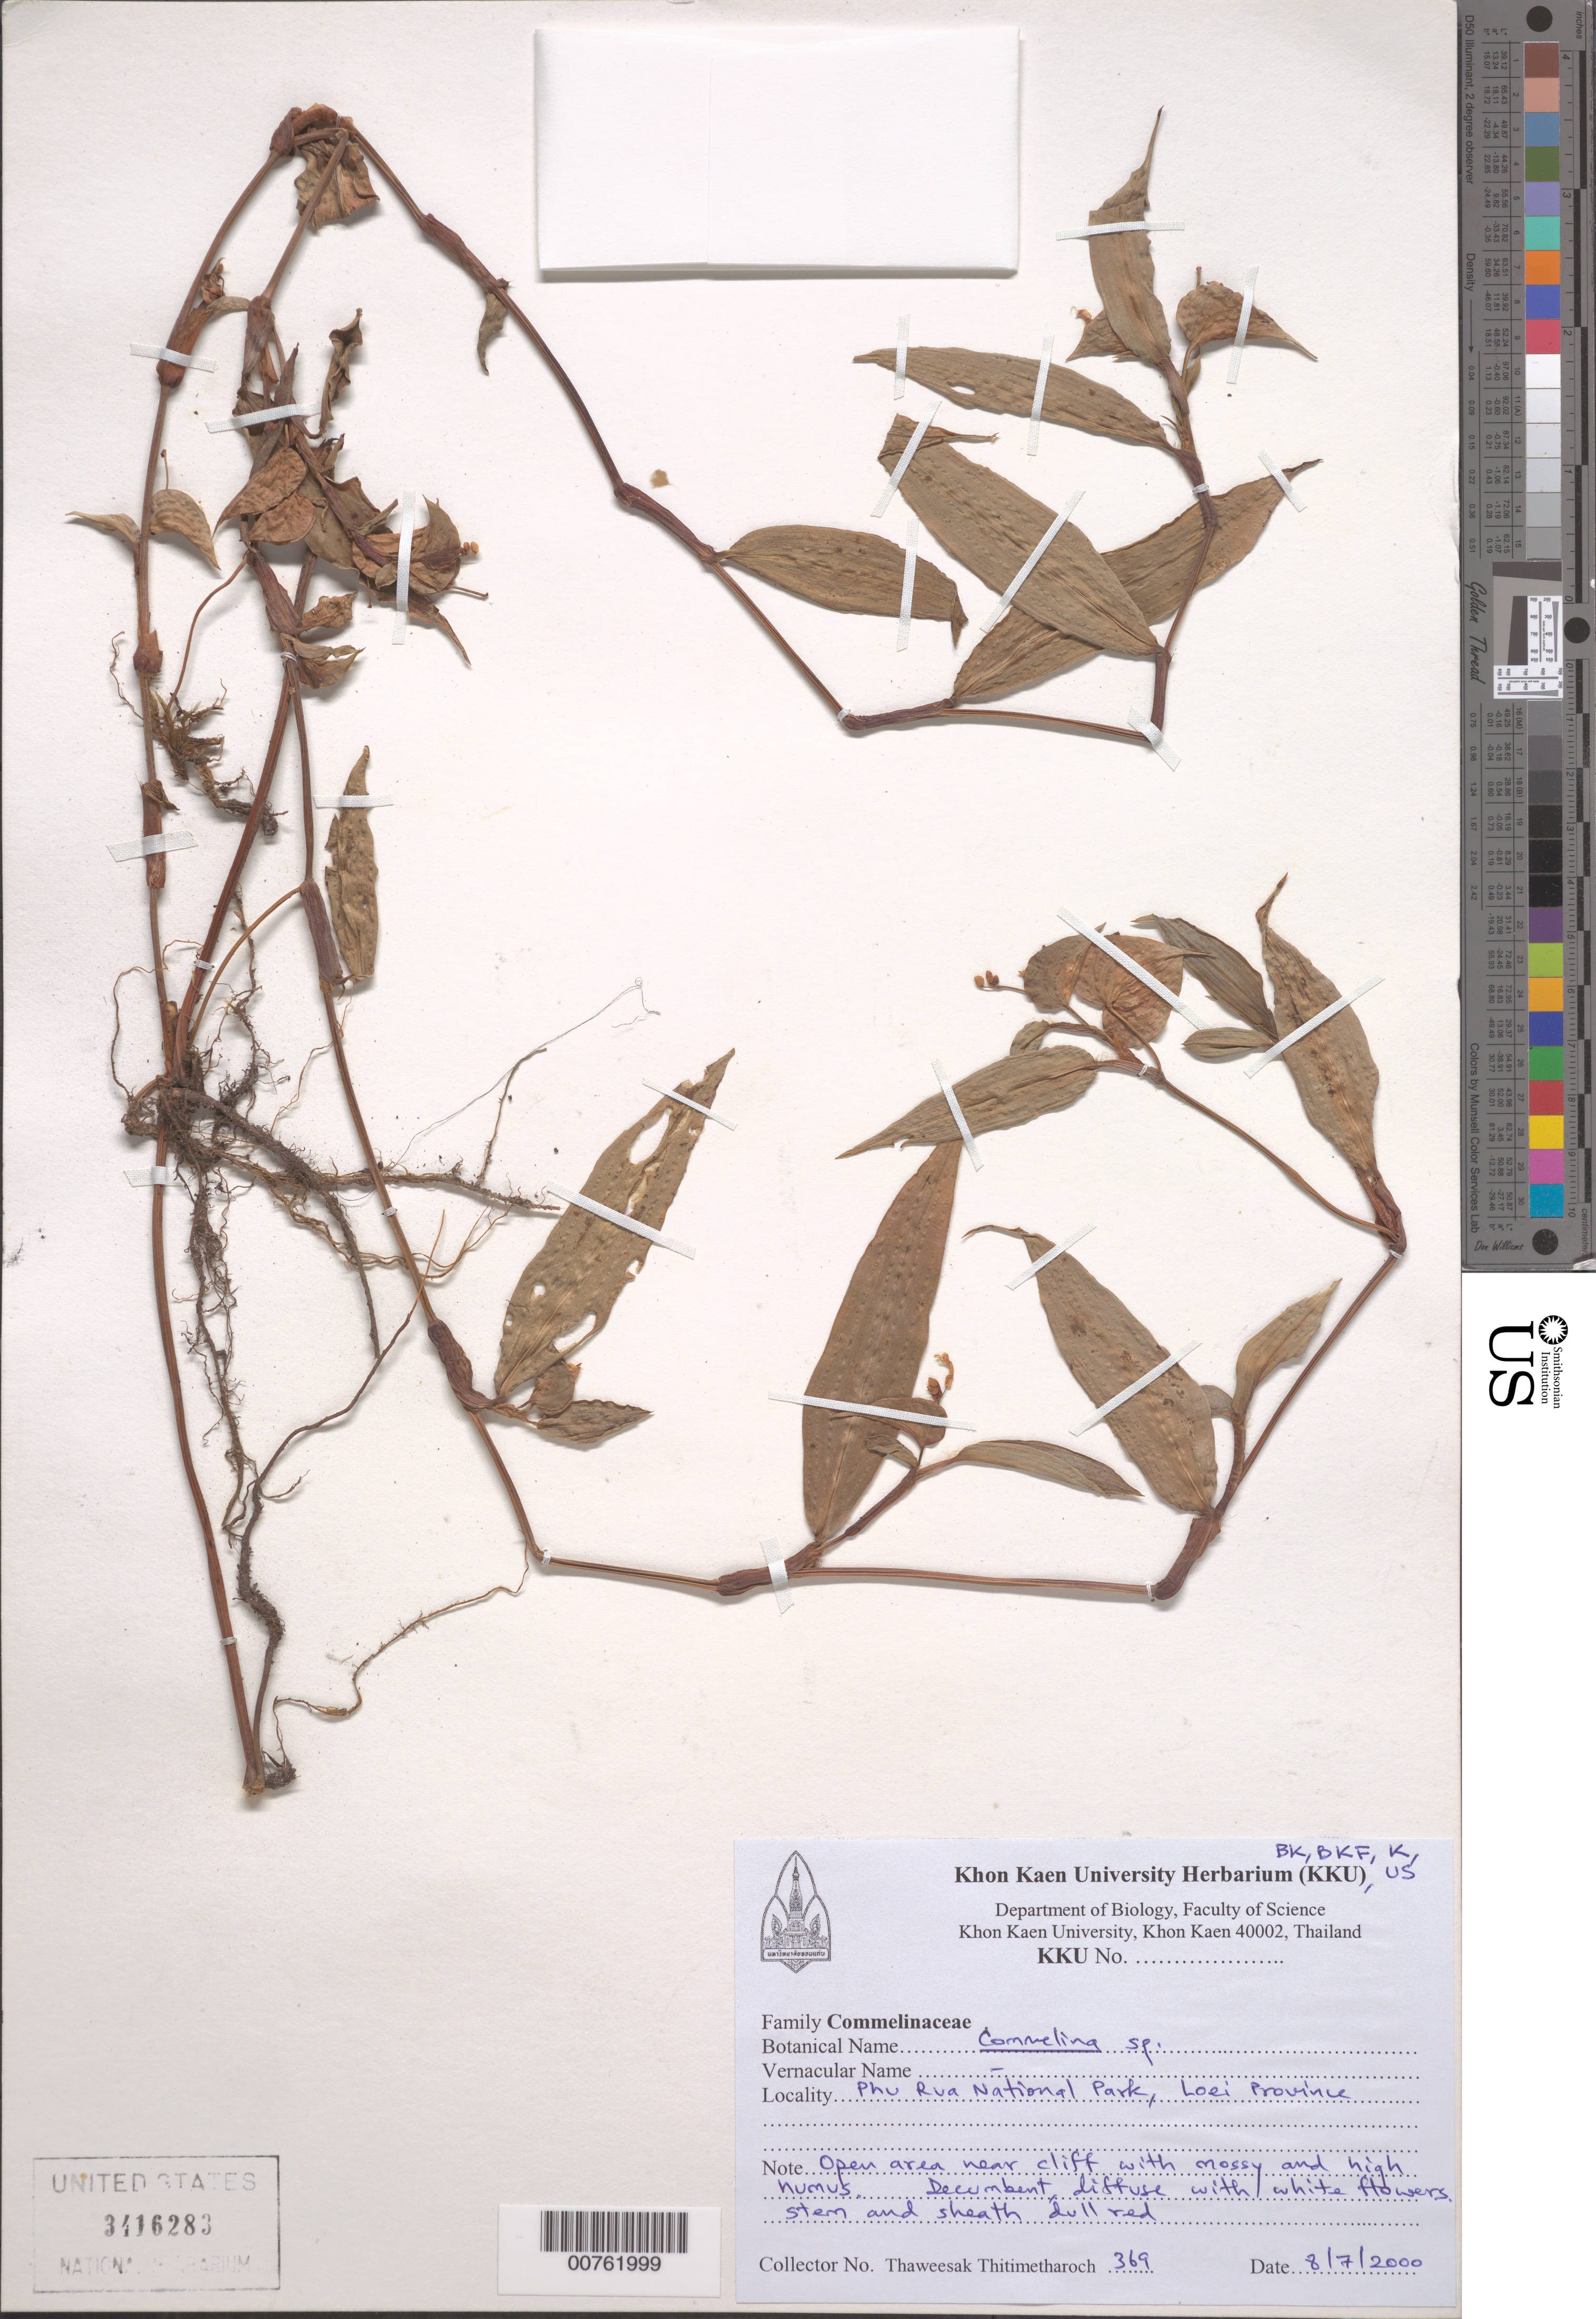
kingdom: Plantae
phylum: Tracheophyta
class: Liliopsida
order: Commelinales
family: Commelinaceae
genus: Commelina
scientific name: Commelina sp.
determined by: Faden, Robert B., (US), Smithsonian Institution - National Museum of Natural History (UNITED STATES)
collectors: T. Thitimetharoch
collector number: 369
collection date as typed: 08 Jul 2000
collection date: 2000-07-08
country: Thailand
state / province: Loei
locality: Phu Rva National Park.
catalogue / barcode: US 3416283